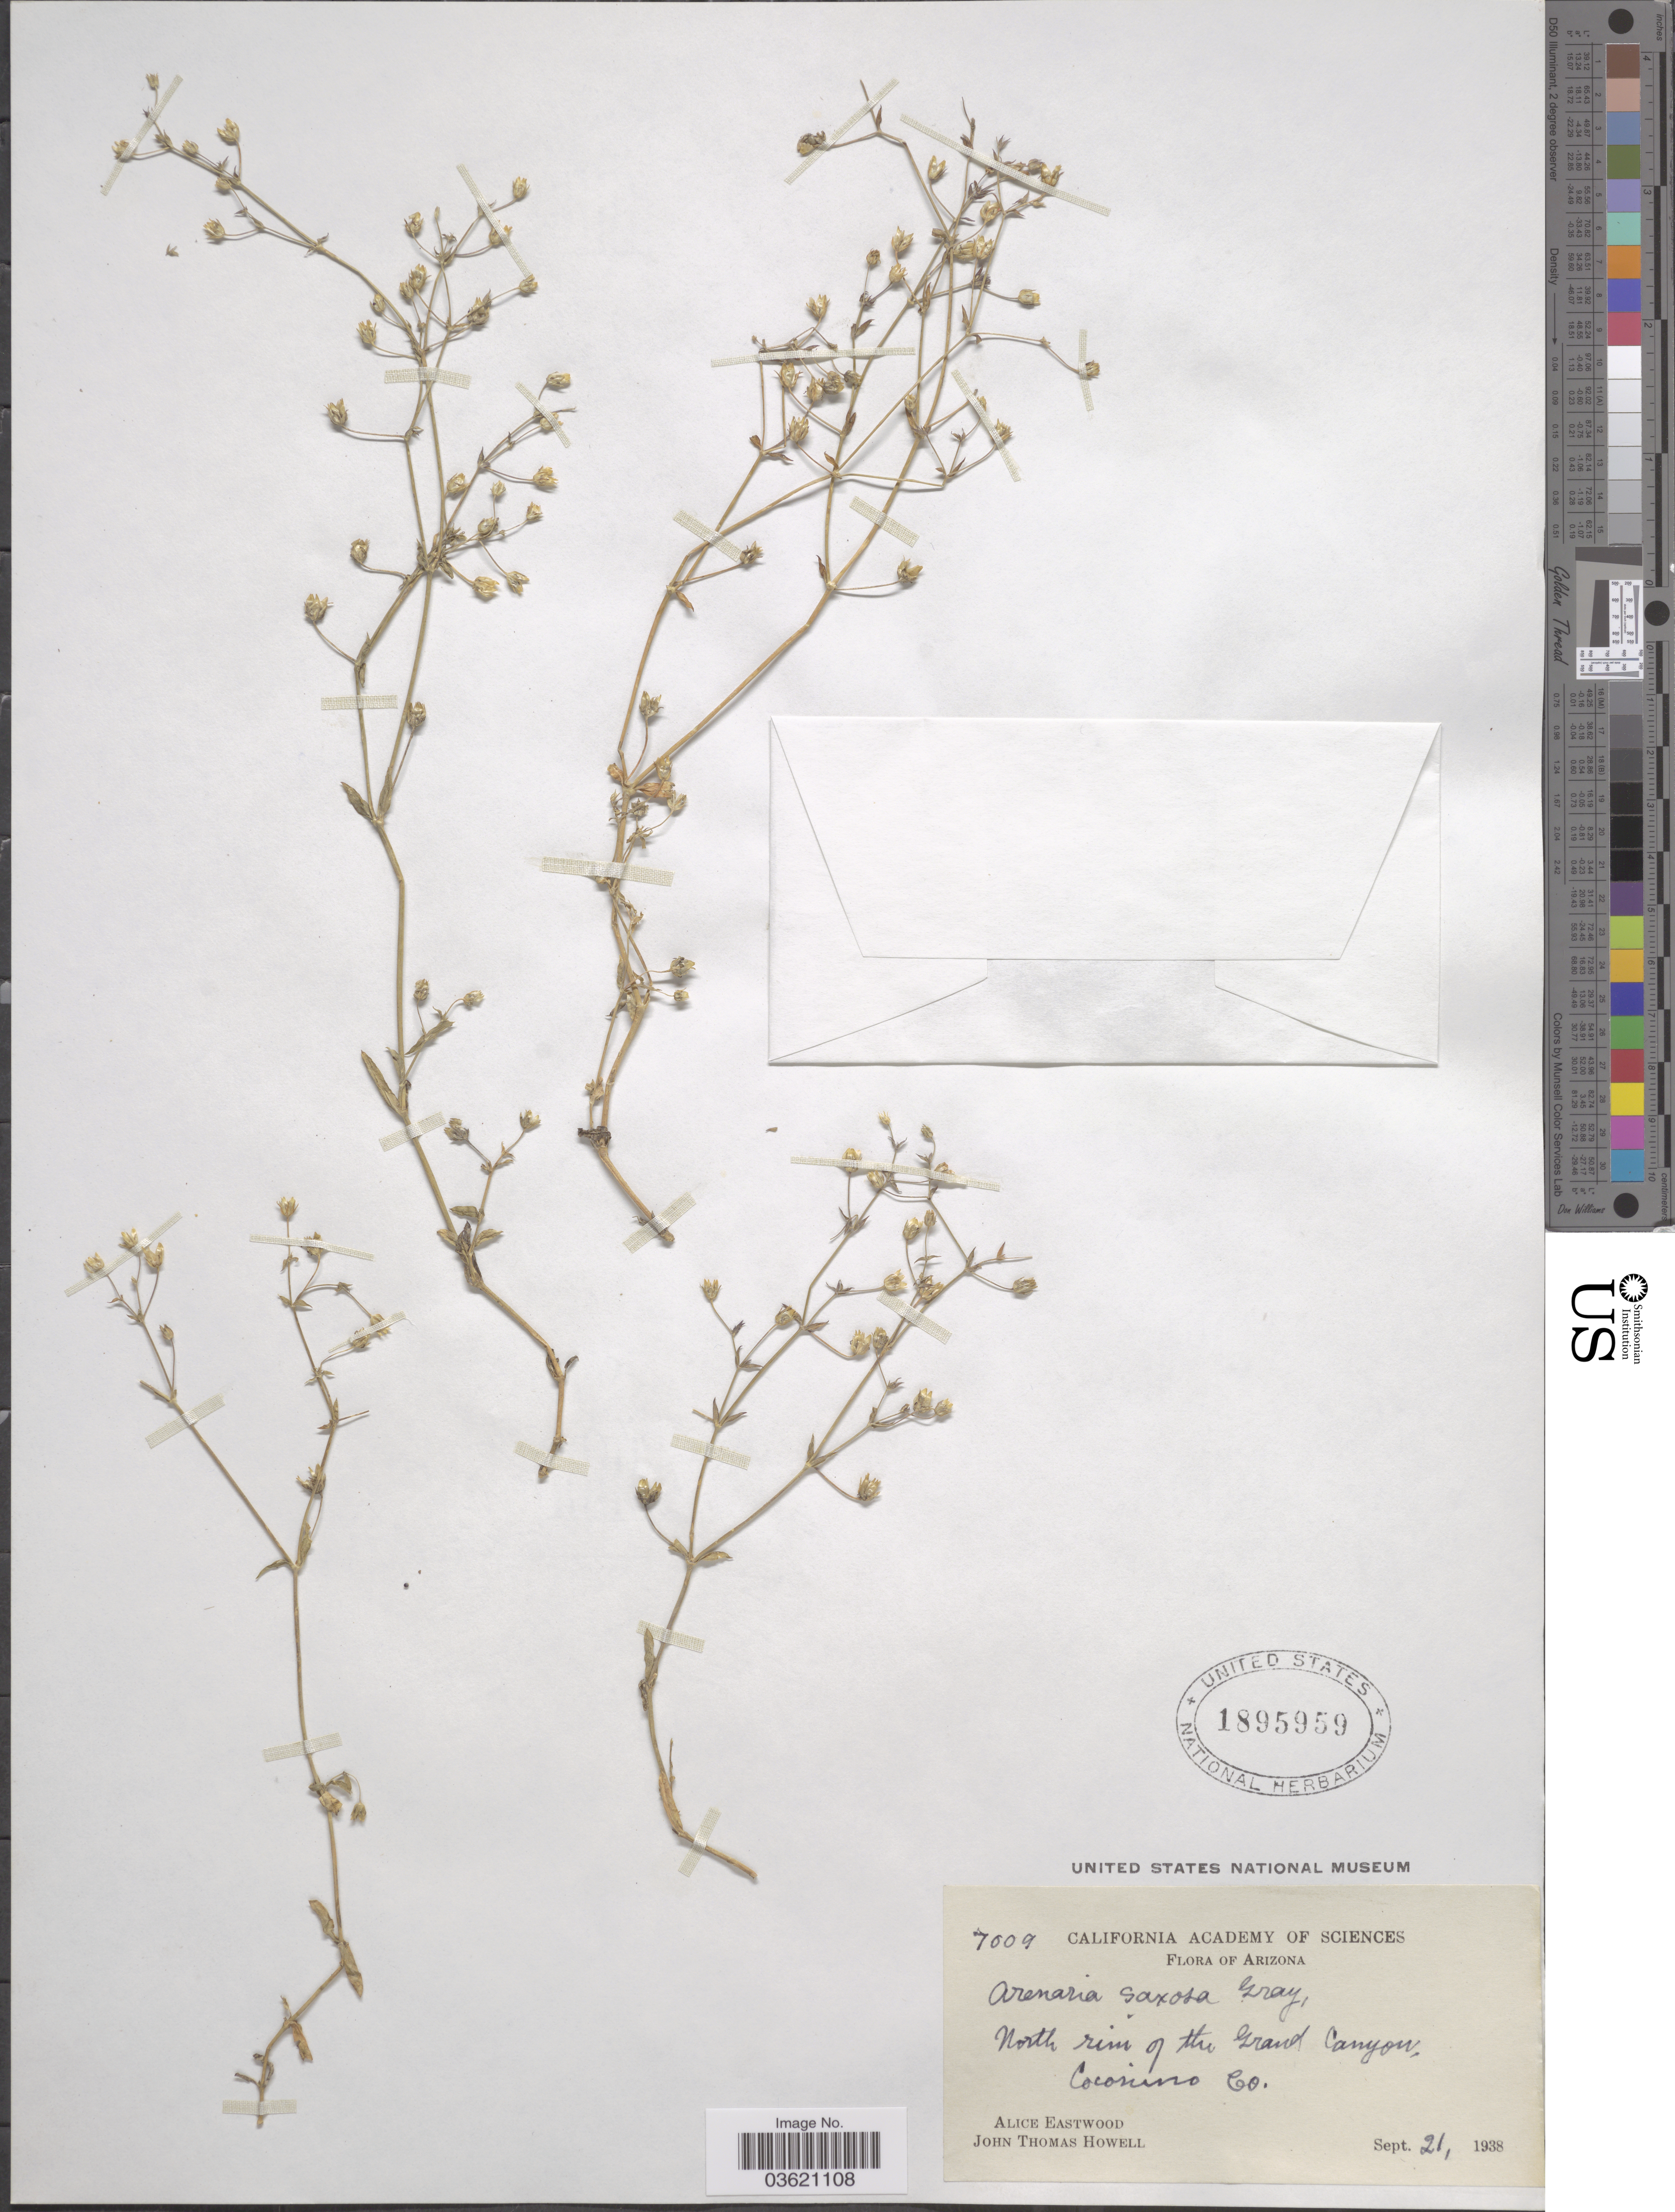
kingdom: Plantae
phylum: Tracheophyta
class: Magnoliopsida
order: Caryophyllales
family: Caryophyllaceae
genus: Arenaria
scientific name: Arenaria saxosa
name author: A. Gray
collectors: A. Eastwood & J. T. Howell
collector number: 7009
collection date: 1938-09-21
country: United States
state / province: Arizona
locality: North rim of the grand canyon, Coconino Co.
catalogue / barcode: US 1895959